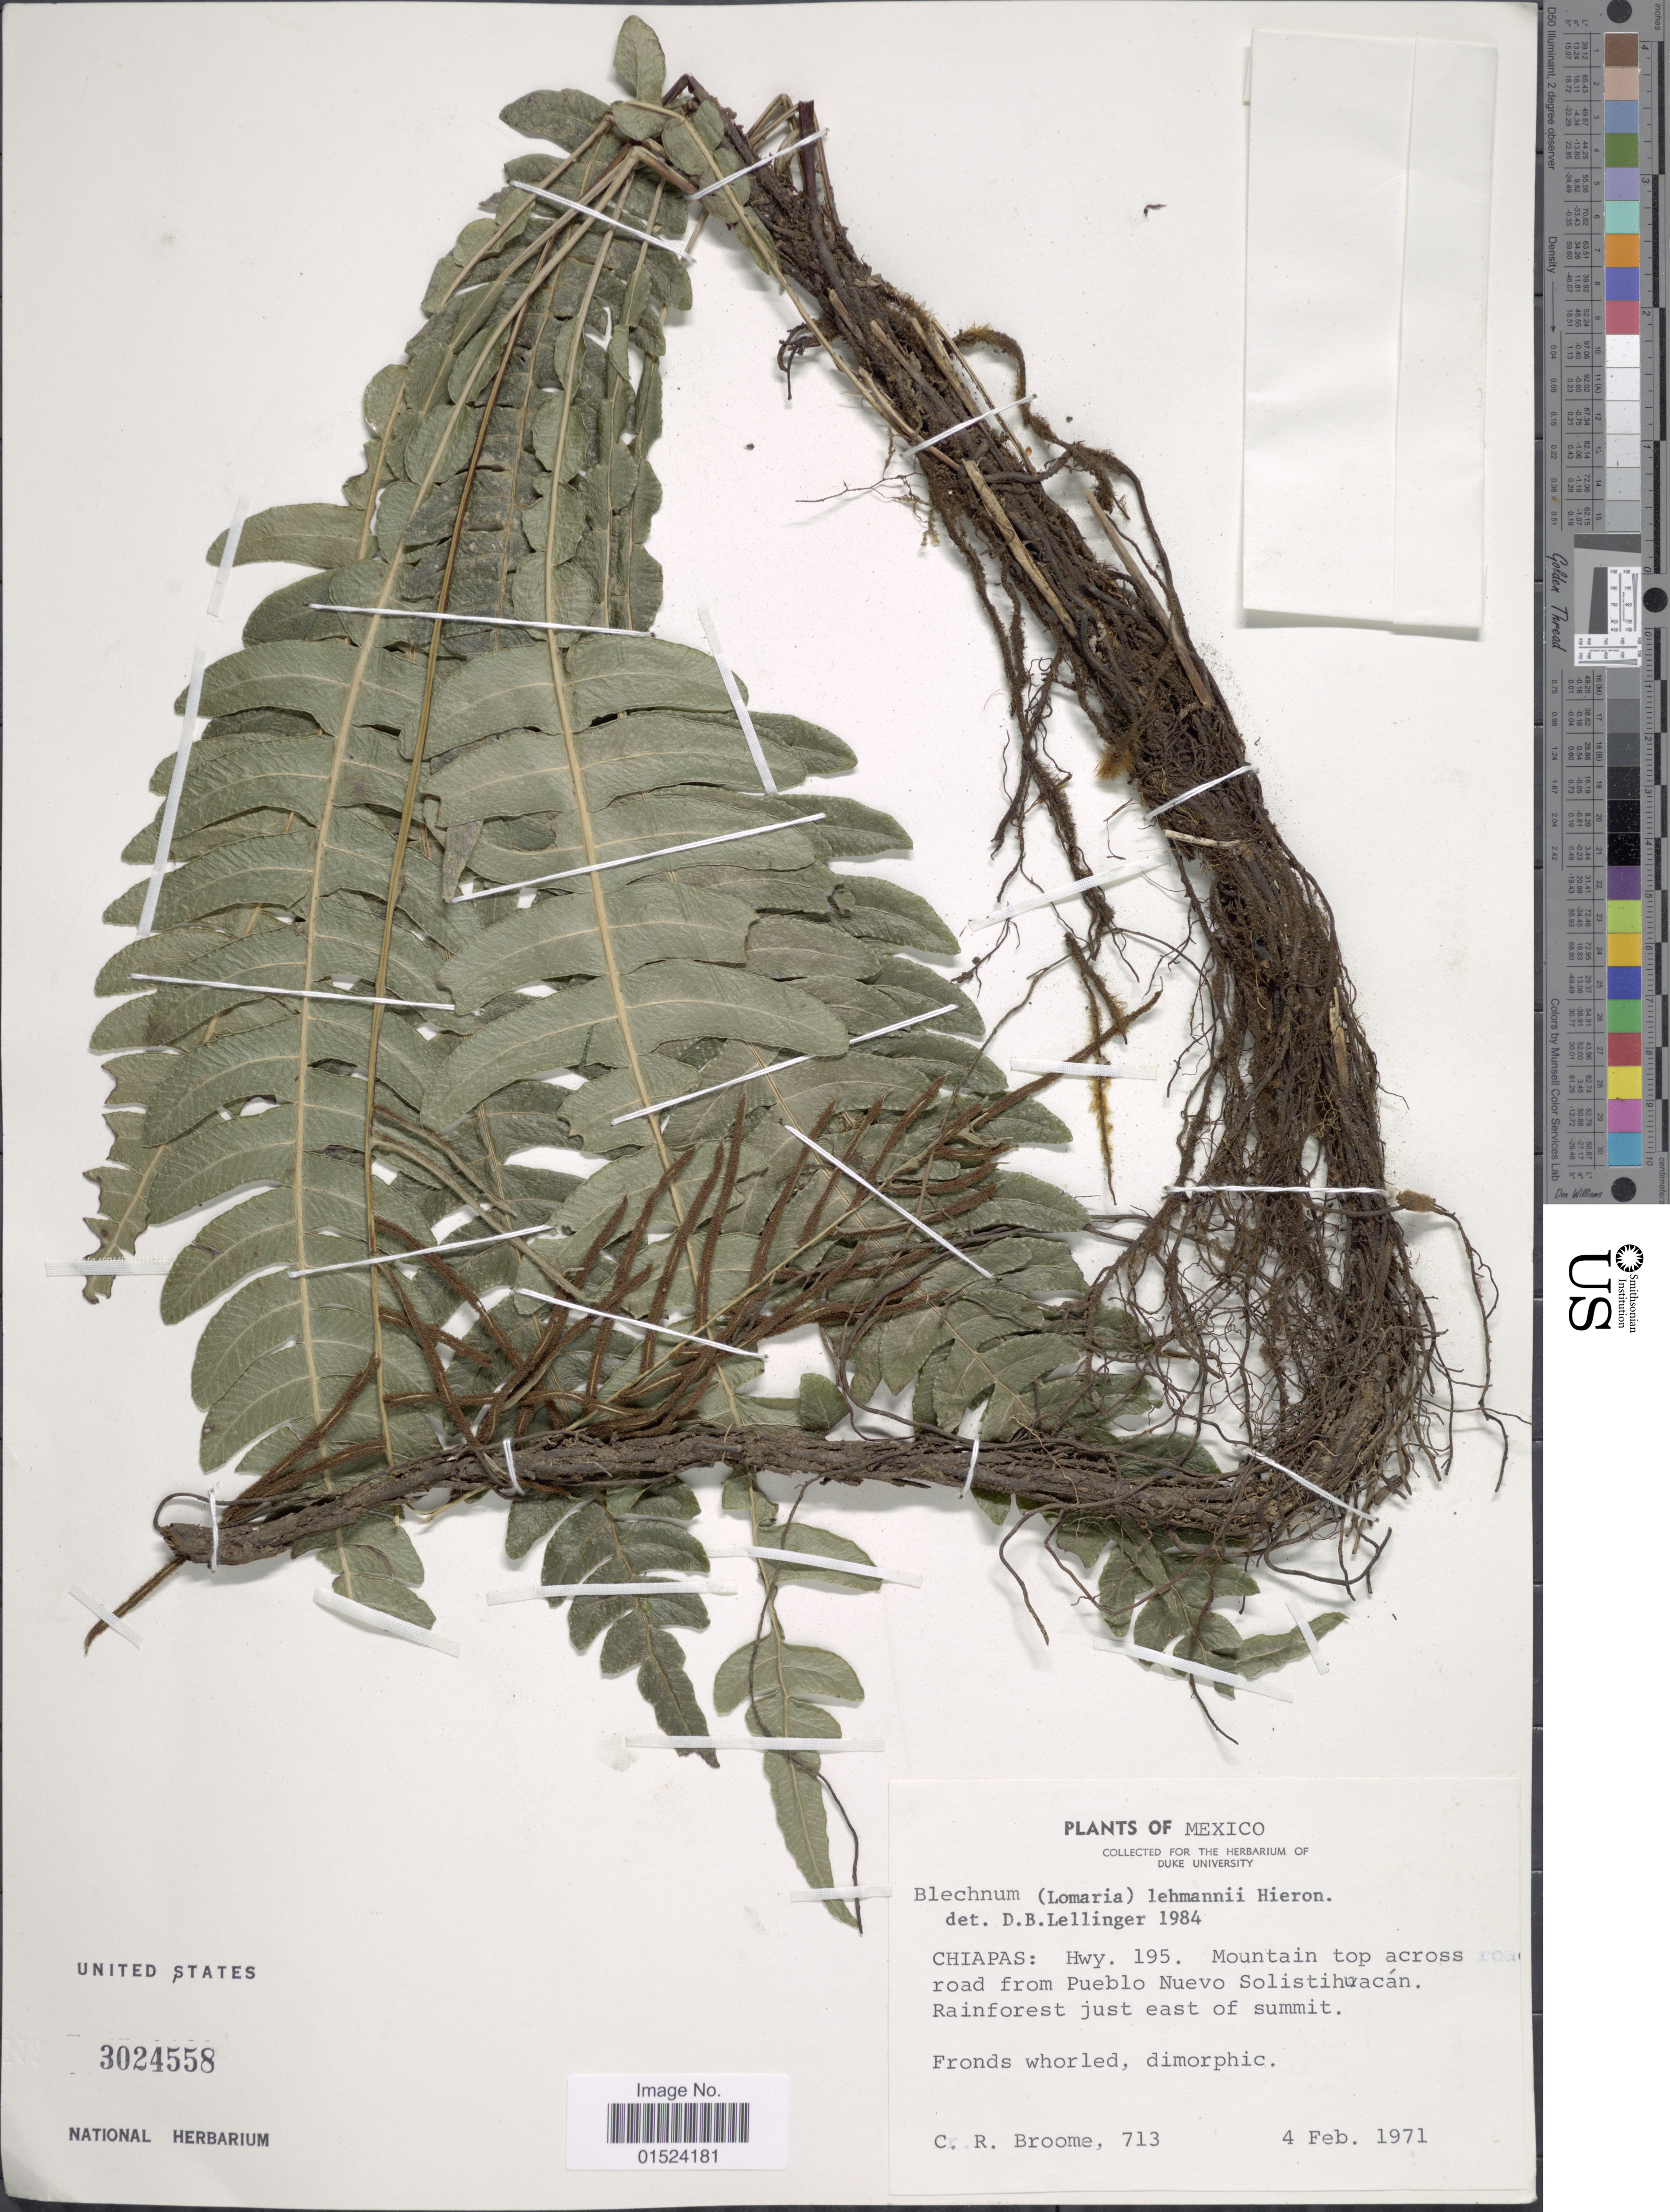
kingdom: Plantae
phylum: Tracheophyta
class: Polypodiopsida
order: Polypodiales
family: Blechnaceae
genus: Blechnum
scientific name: Blechnum l'herminieri subsp. l'herminieri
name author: (Bory) C. Chr.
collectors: C. R. Broome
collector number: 713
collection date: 1971-02-04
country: Mexico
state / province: Chiapas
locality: Hwy. 195. Mountain stop across road from Pueblo Nuevo Solistihuacán. Rainforest just east of summit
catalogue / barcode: US 3024558